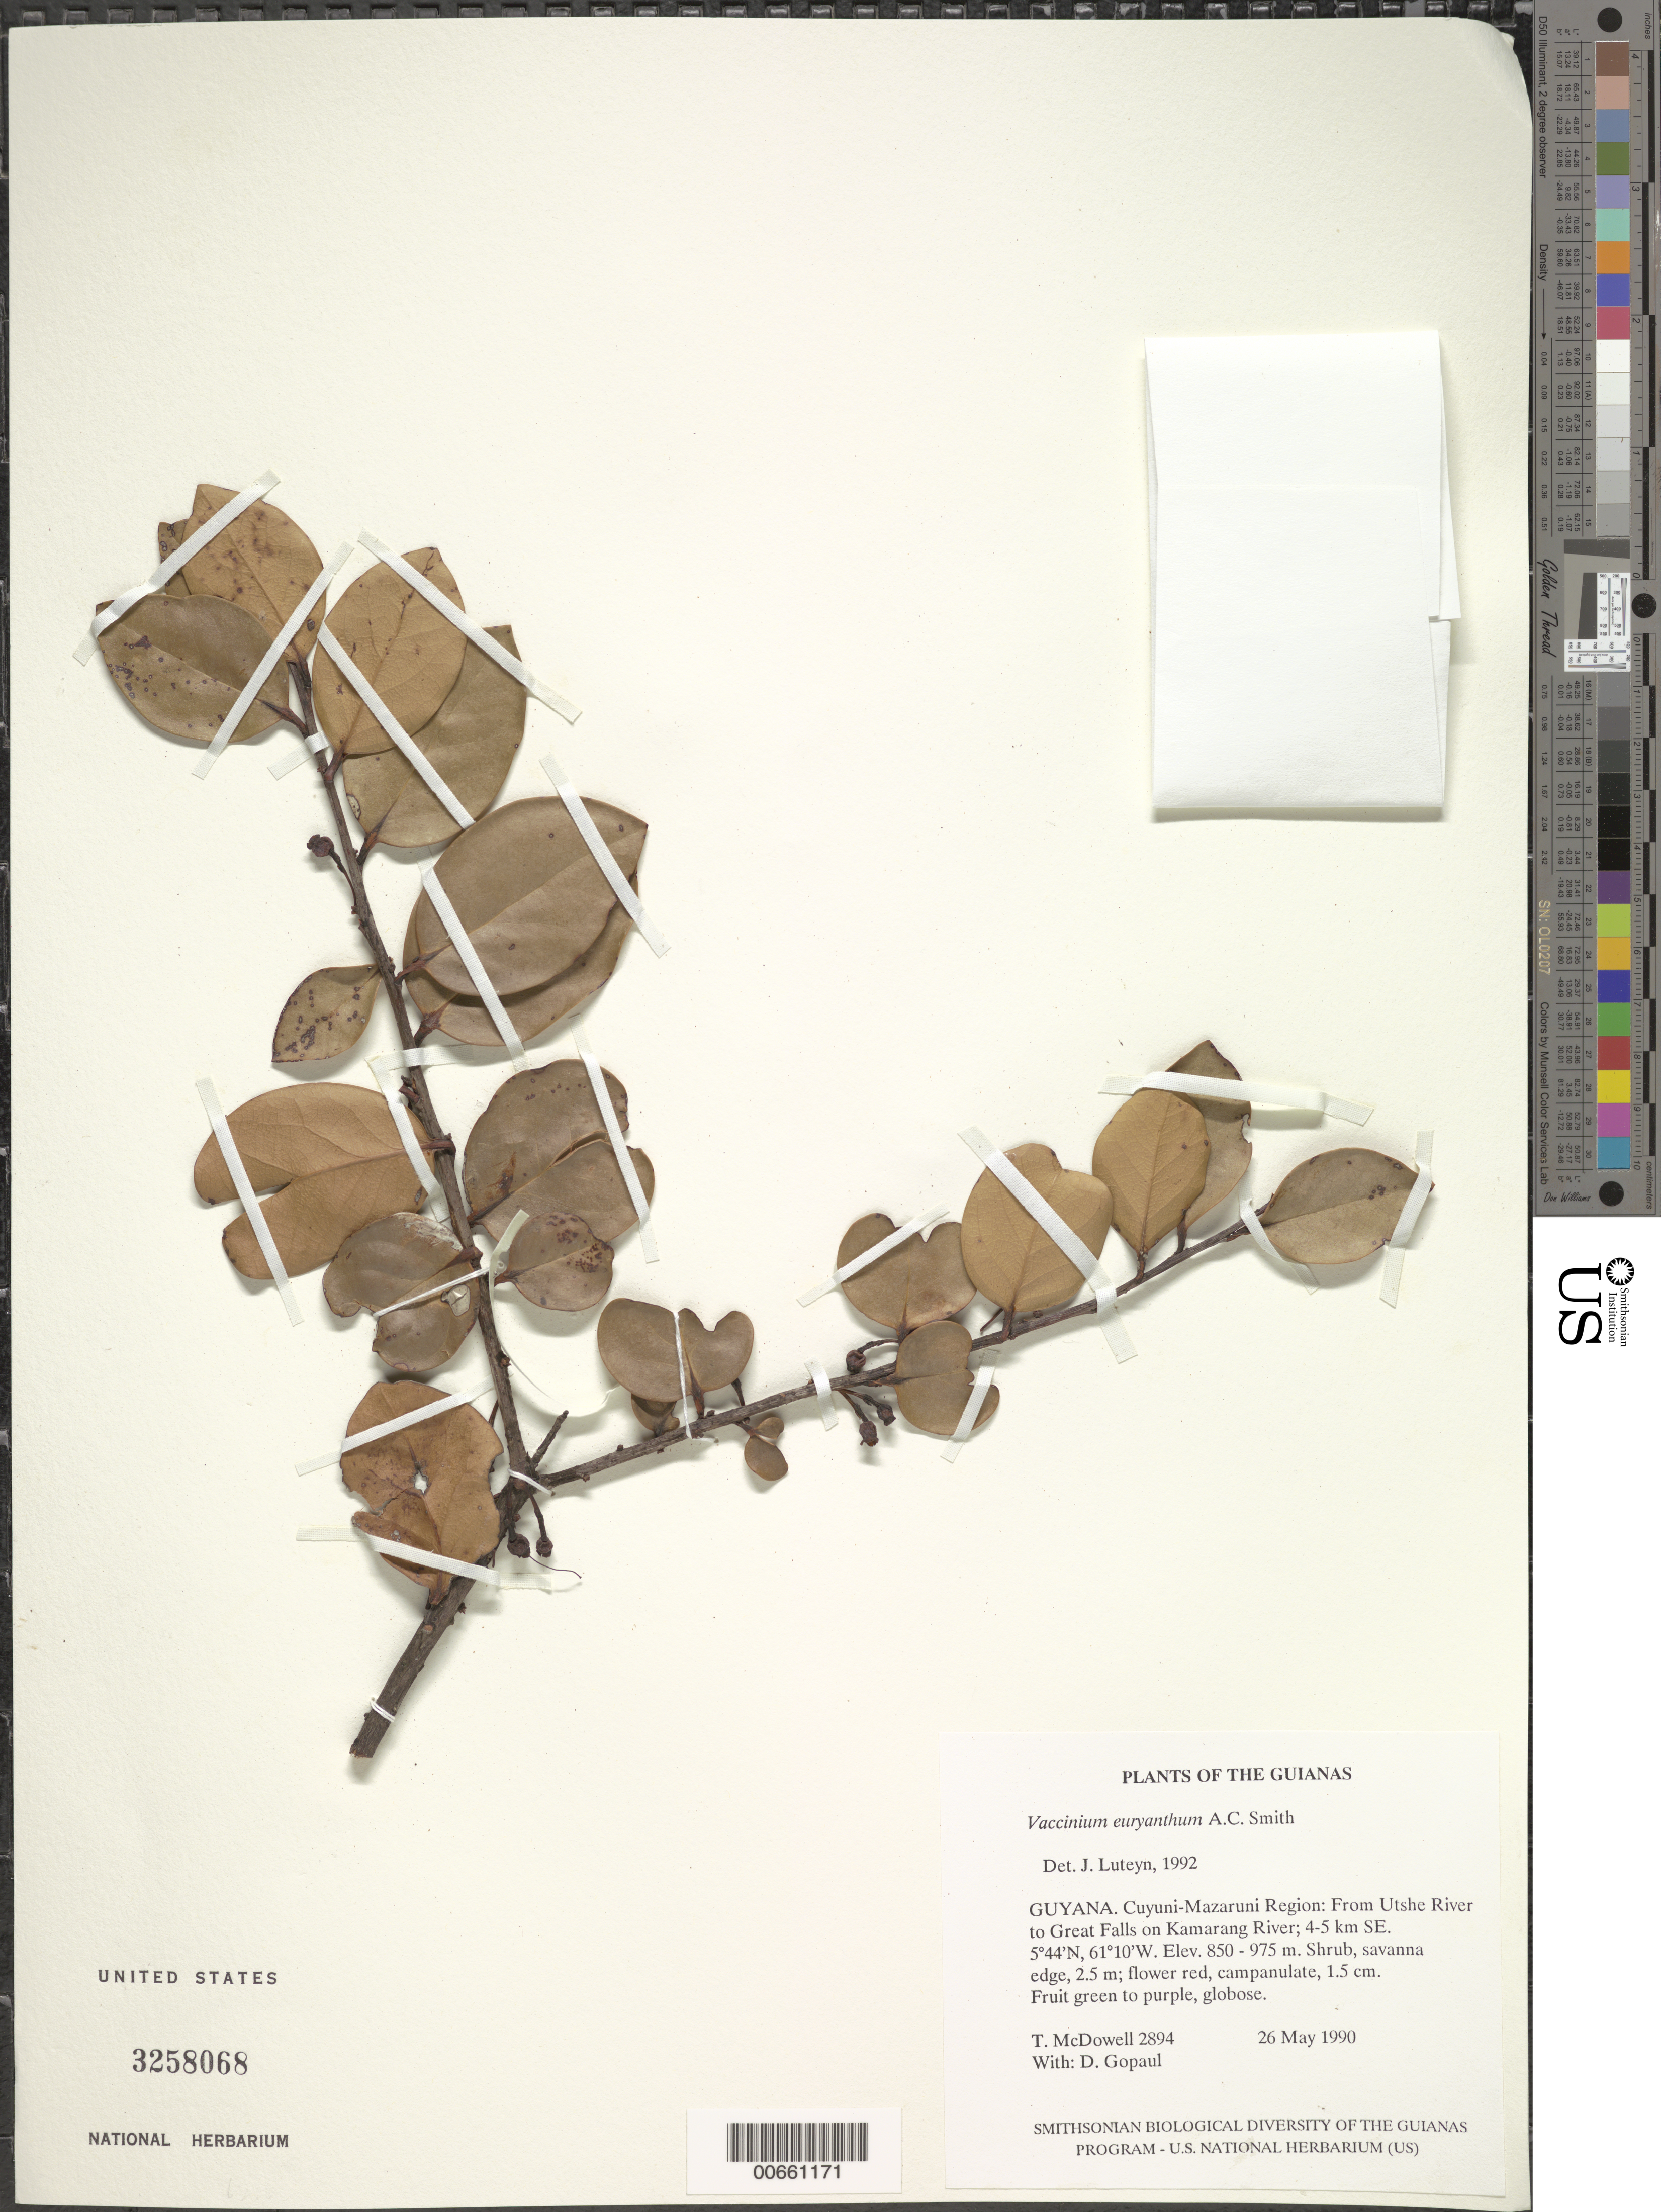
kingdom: Plantae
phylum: Tracheophyta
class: Magnoliopsida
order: Ericales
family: Ericaceae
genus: Vaccinium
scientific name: Vaccinium euryanthum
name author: A.C. Sm.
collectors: T. McDowell & D. Gopaul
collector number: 2894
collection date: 1990-05-26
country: Guyana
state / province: Cuyuni-Mazaruni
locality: The Guianas. Cuyuni-Mazaruni Region: From Utshe River to Great Falls on Kamarang River, 4-5 km SE.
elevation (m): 850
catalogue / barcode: US 3258068